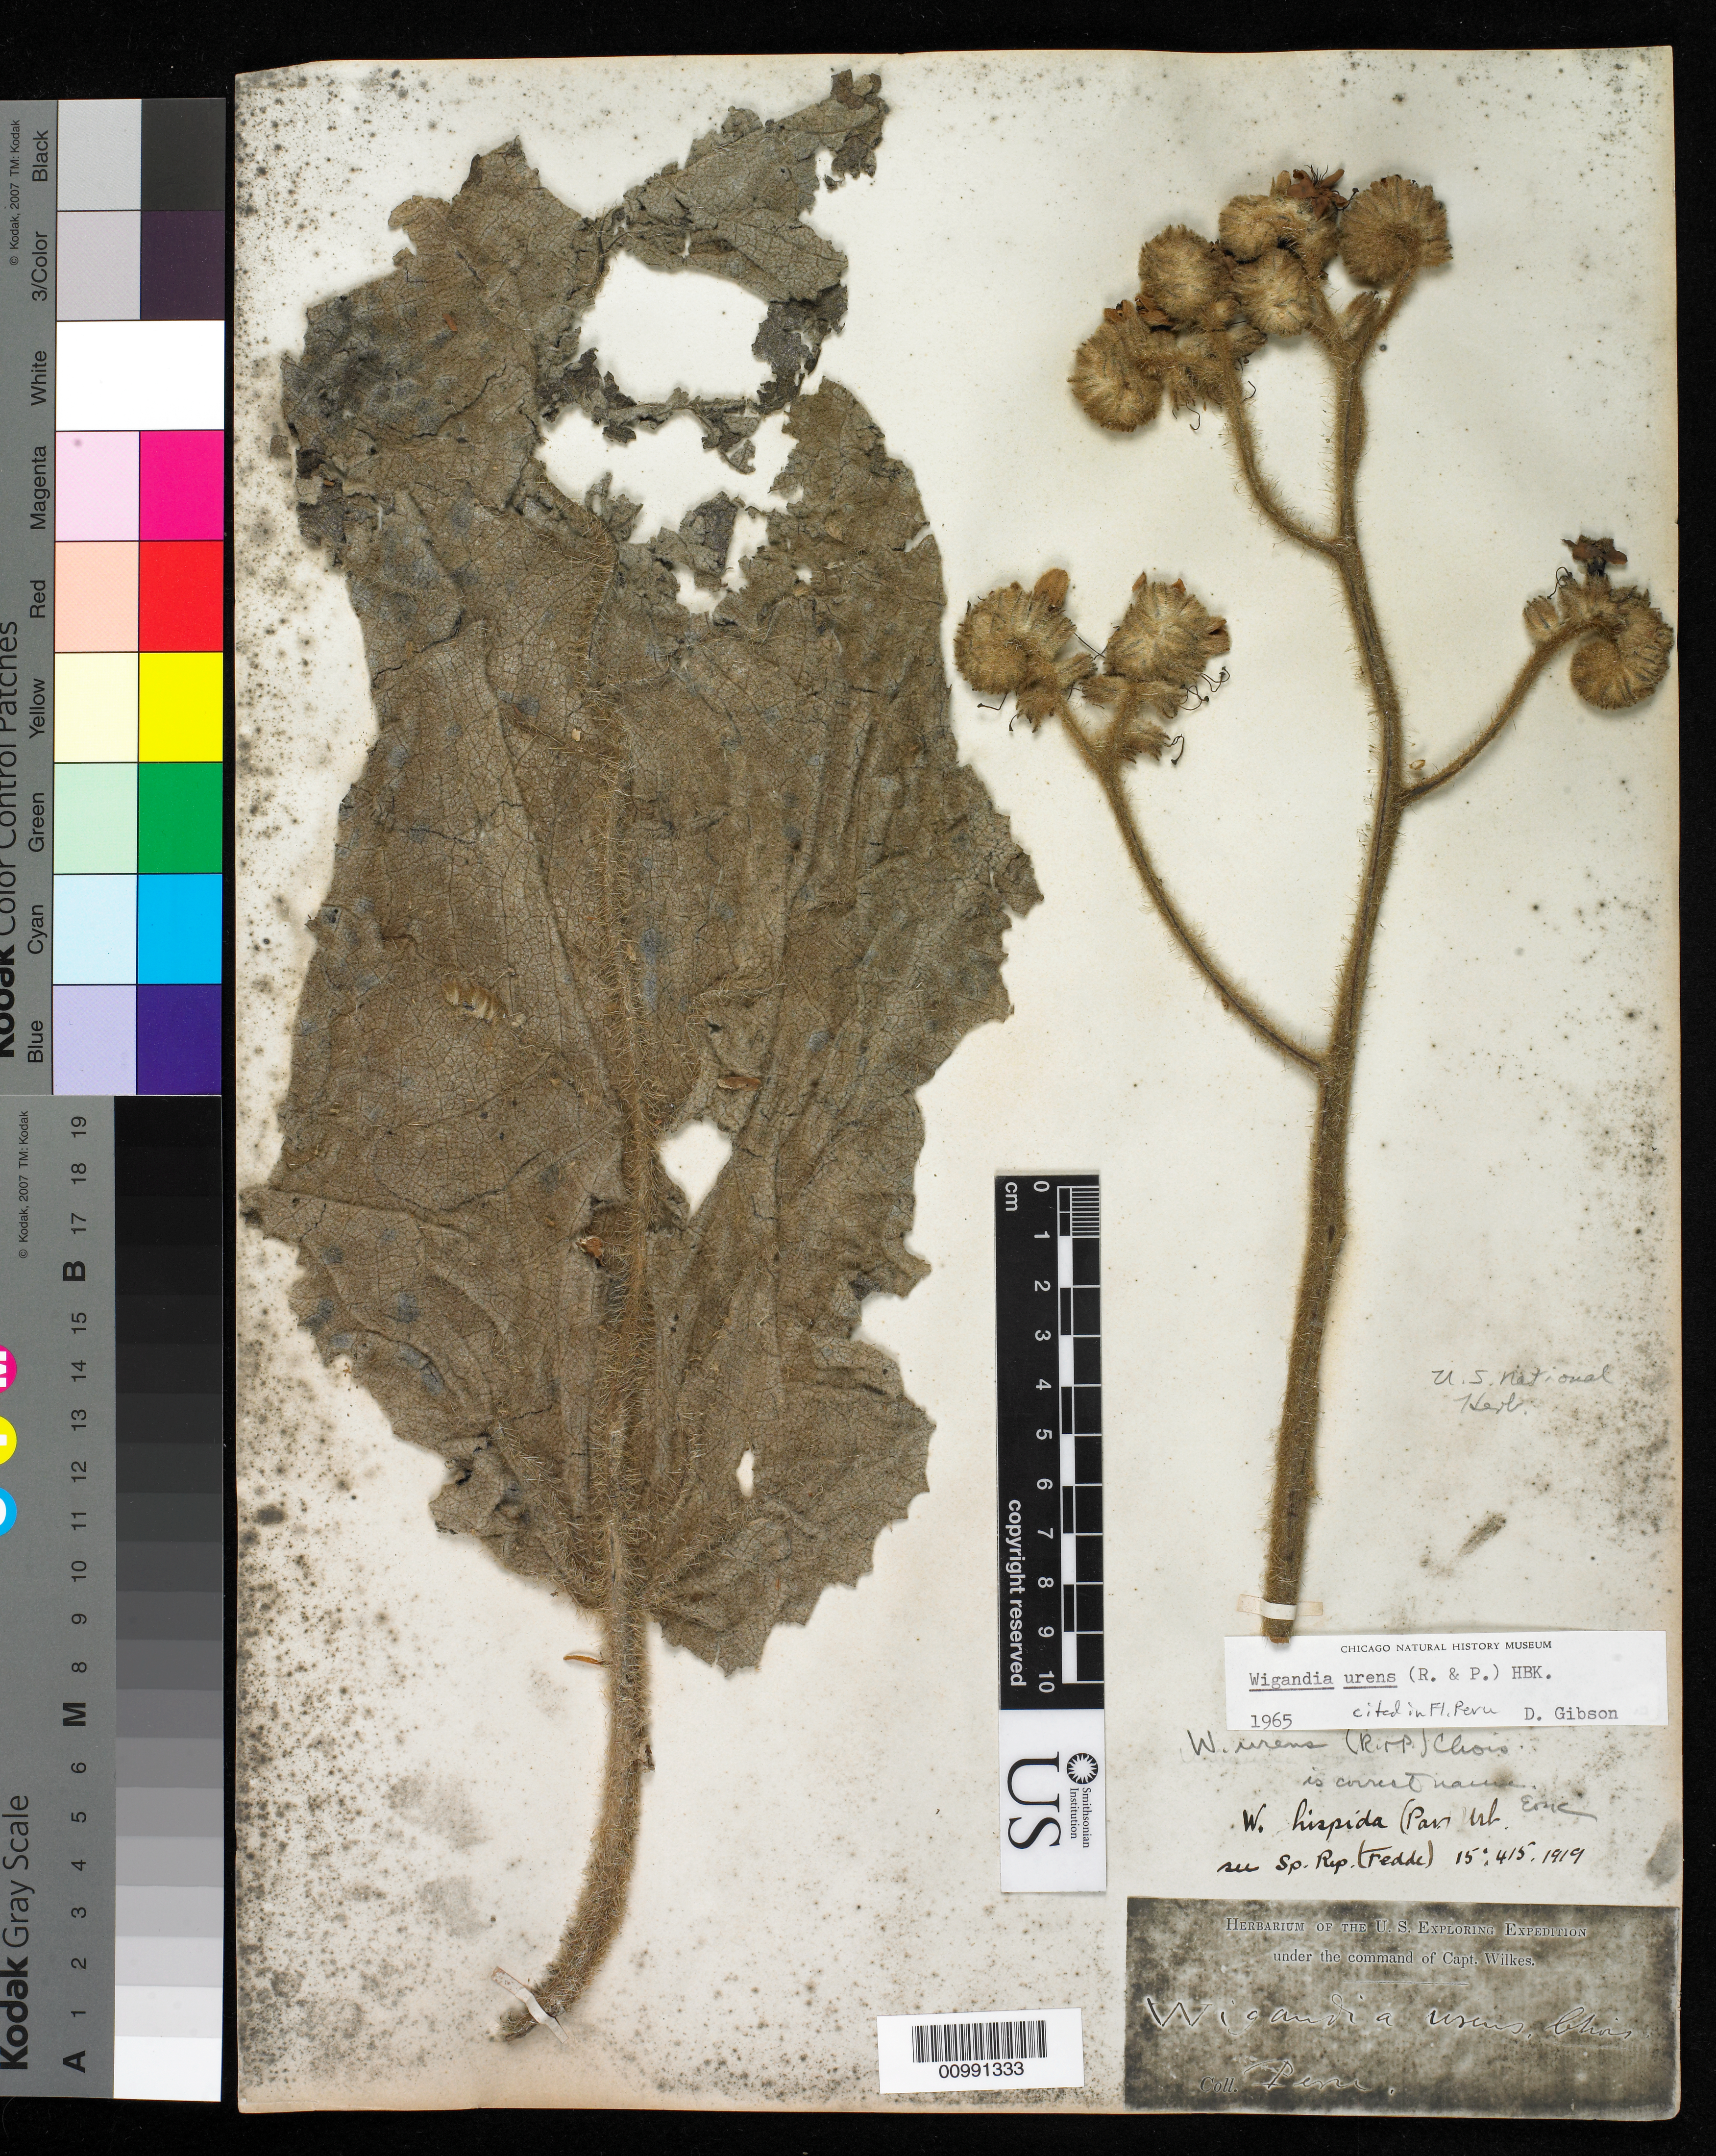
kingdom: Plantae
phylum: Tracheophyta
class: Magnoliopsida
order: Boraginales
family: Namaceae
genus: Wigandia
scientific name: Wigandia urens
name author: (Ruiz & Pav.) Kunth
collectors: Wilkes Explor. Exped.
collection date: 1838/1842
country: Peru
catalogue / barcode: US 98601